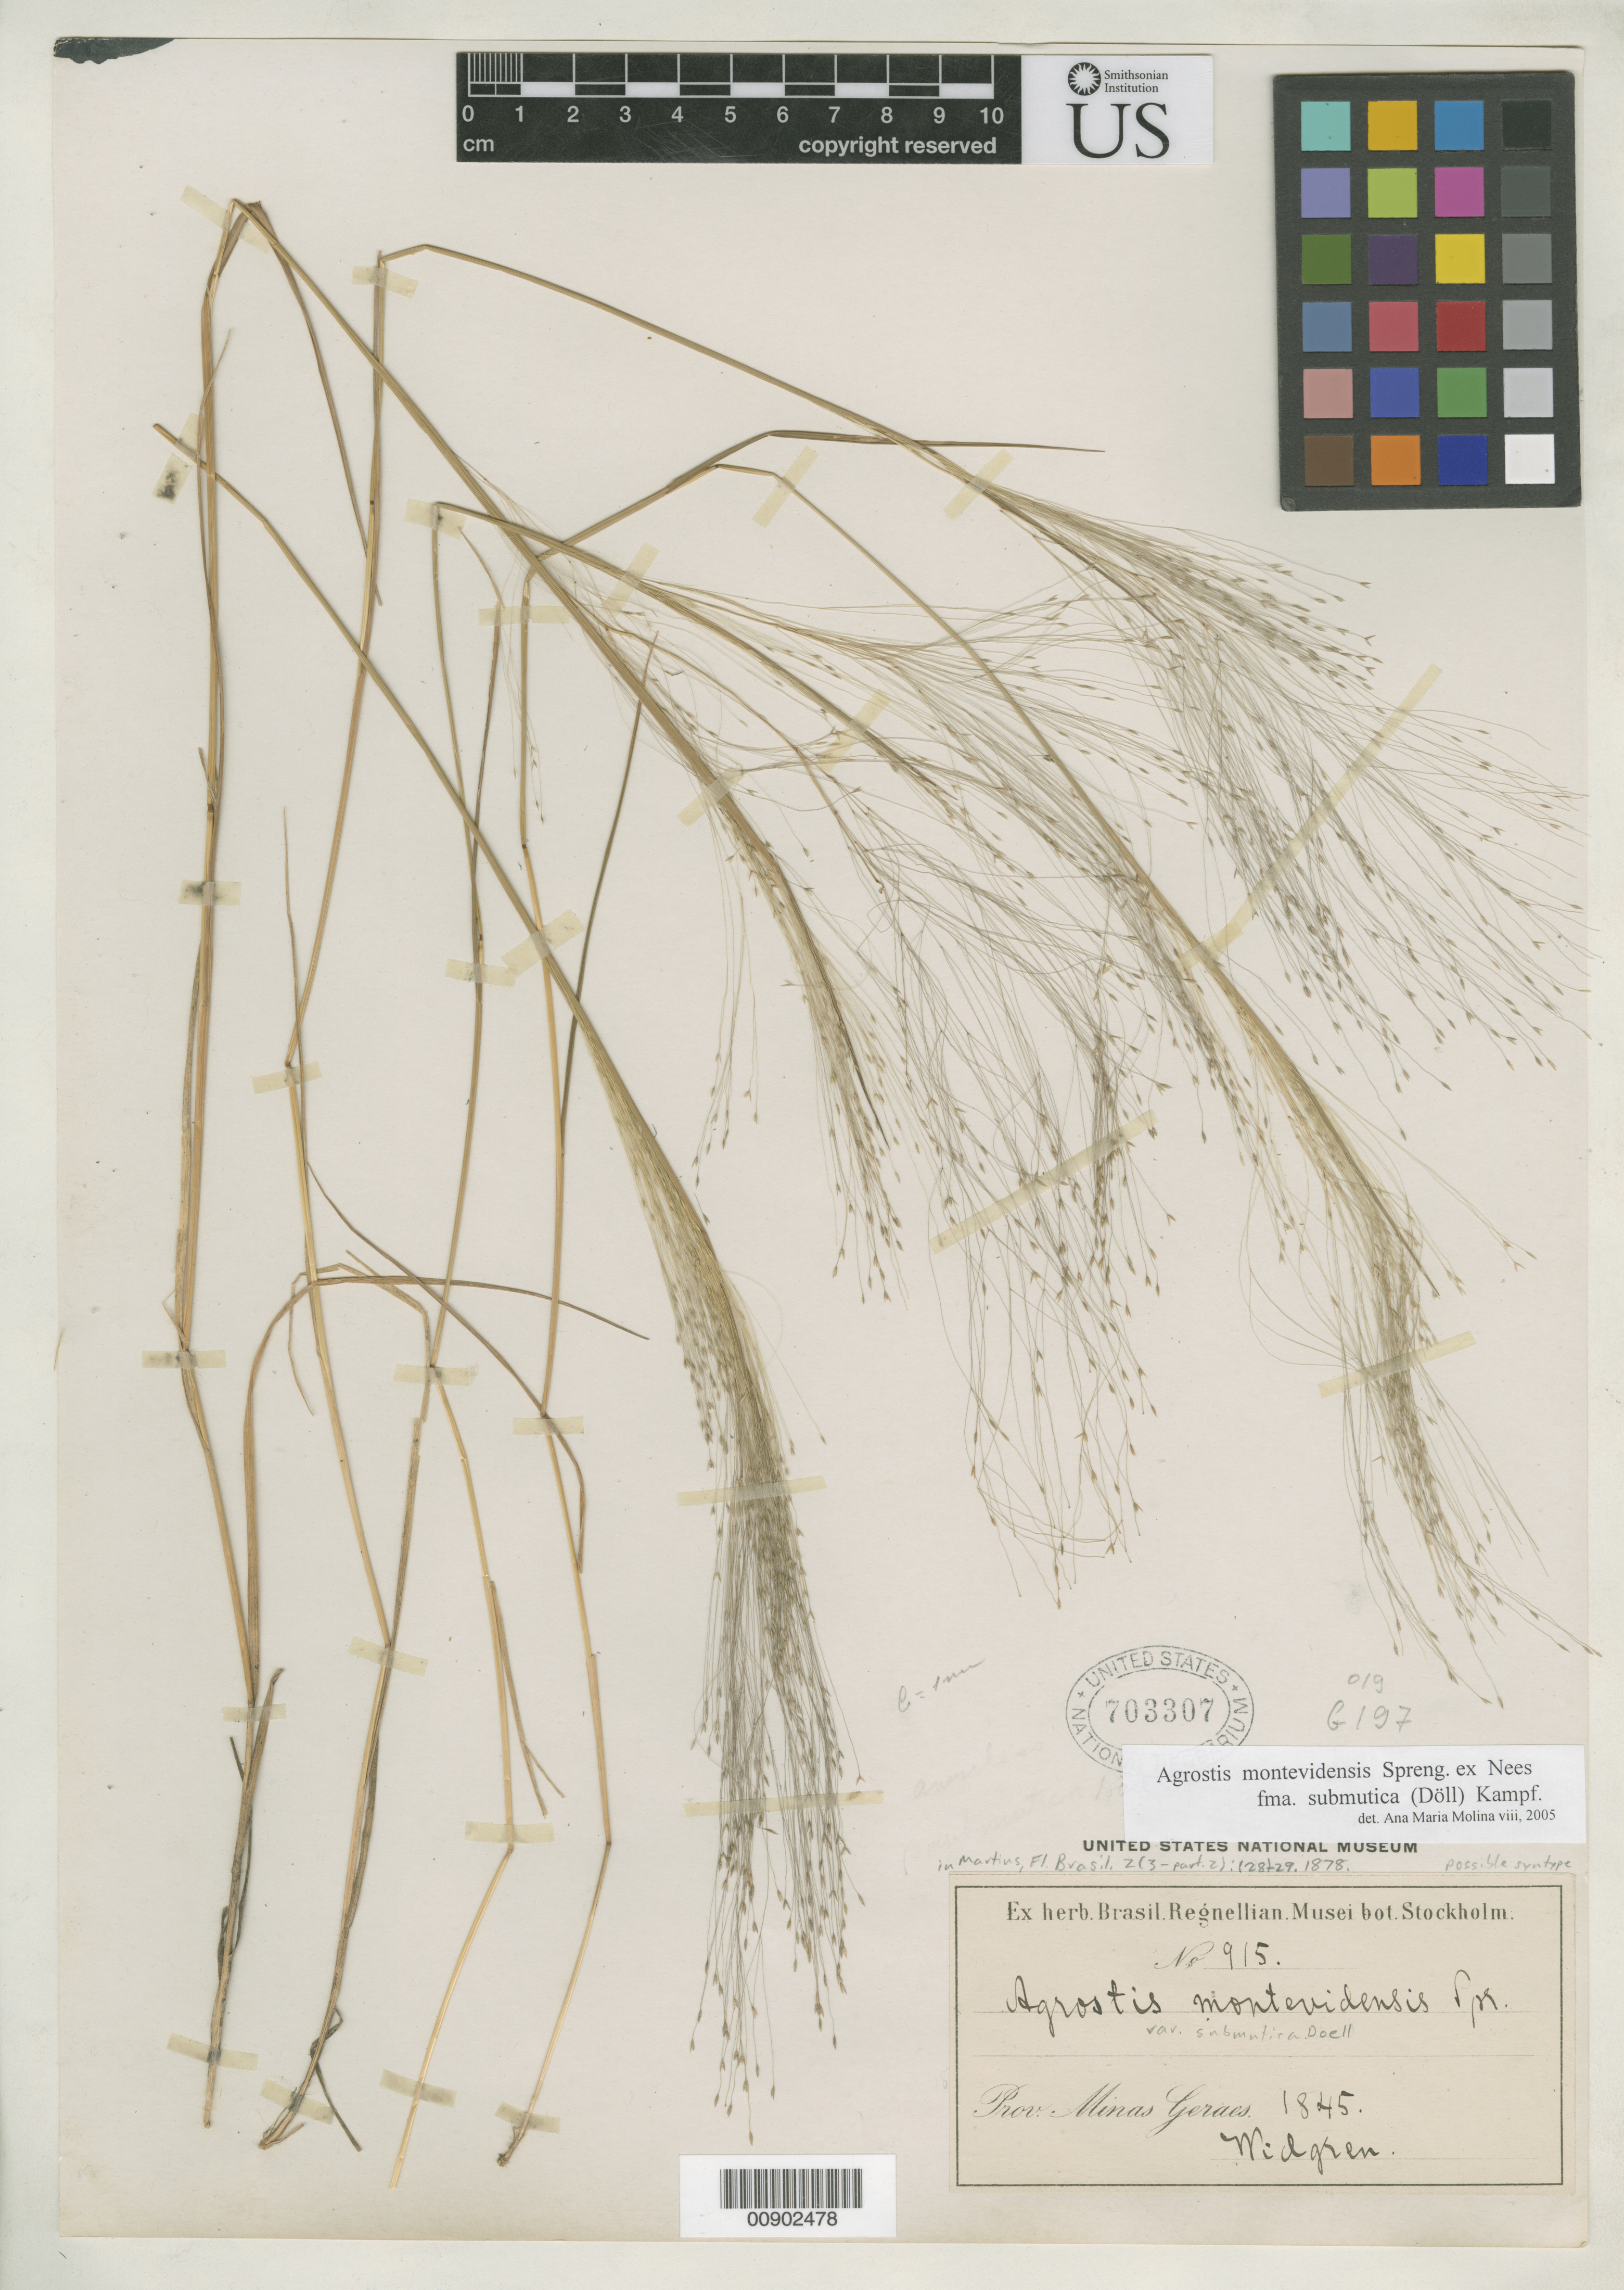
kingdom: Plantae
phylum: Tracheophyta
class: Liliopsida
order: Poales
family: Poaceae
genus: Agrostis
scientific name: Agrostis montevidensis var. submutica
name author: Döll in Mart.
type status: Possible Syntype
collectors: -- Widgren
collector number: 915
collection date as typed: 1845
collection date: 1845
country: Brazil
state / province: Minas Gerais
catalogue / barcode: US 703307